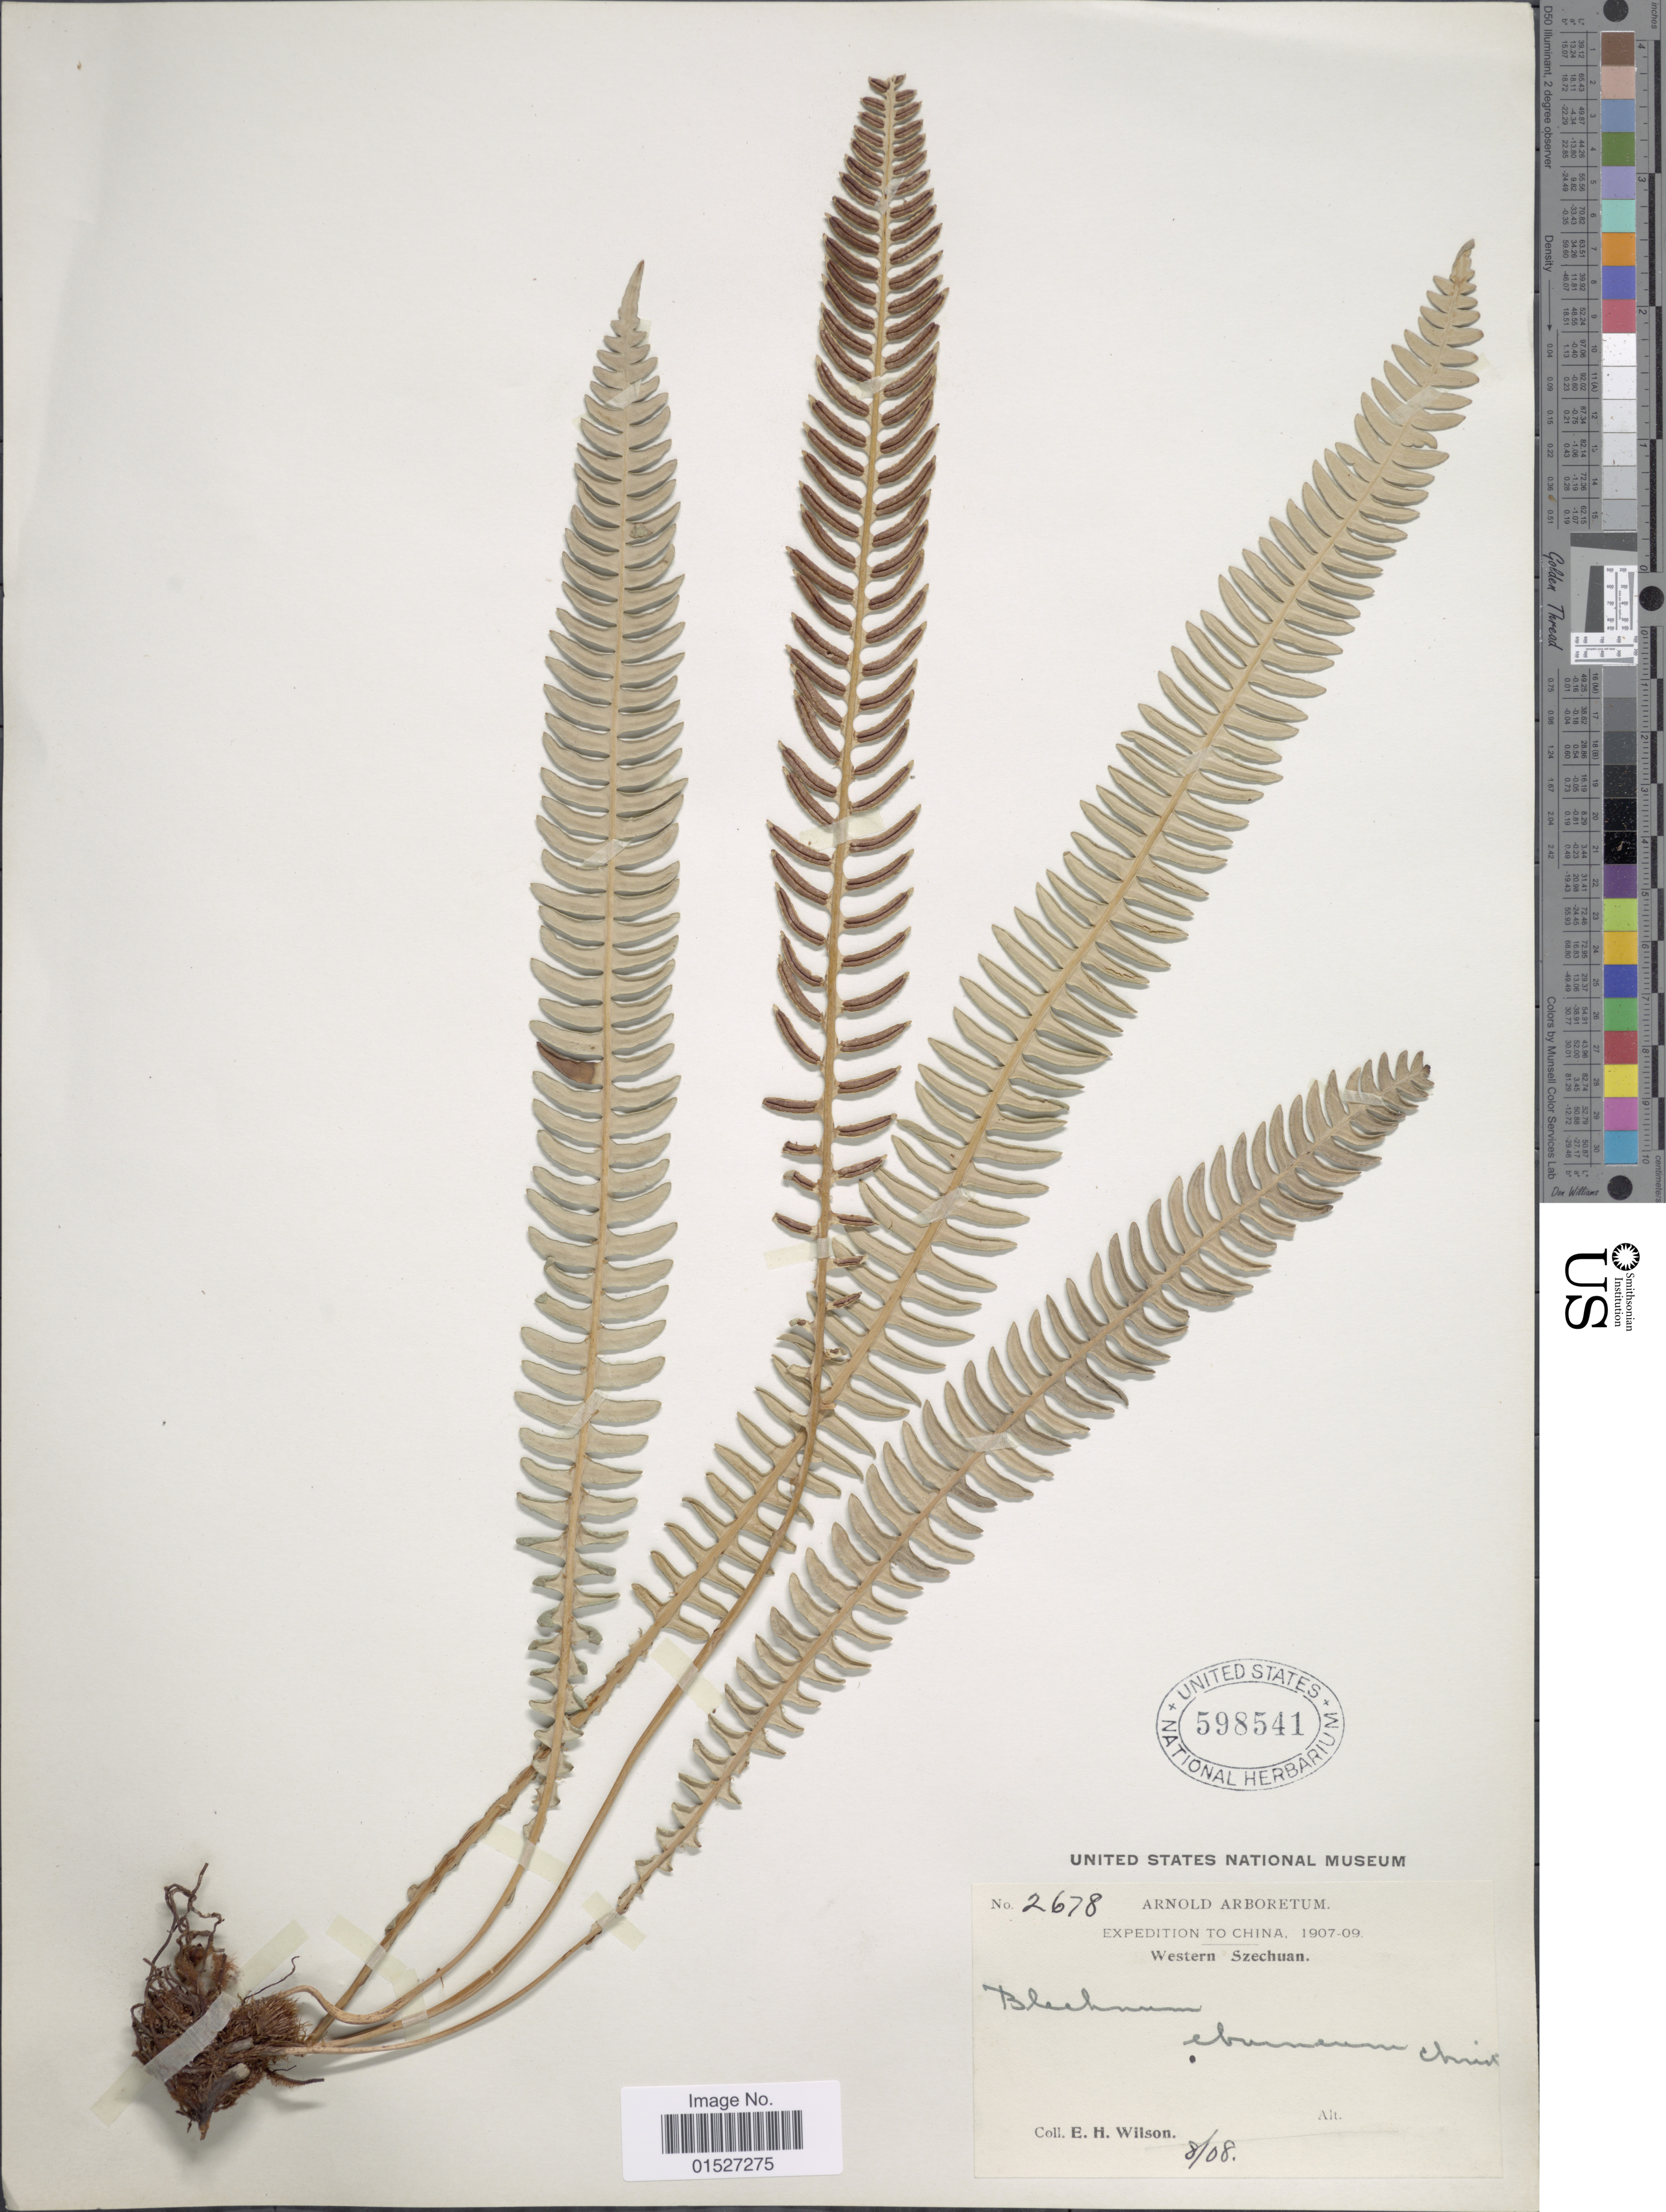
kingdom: Plantae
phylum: Tracheophyta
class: Polypodiopsida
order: Polypodiales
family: Blechnaceae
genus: Blechnum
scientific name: Blechnum eburneum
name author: Christ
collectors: E. Wilson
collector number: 2678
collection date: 1908-08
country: China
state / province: Sichuan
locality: Westerb Szechuan.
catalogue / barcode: US 598541